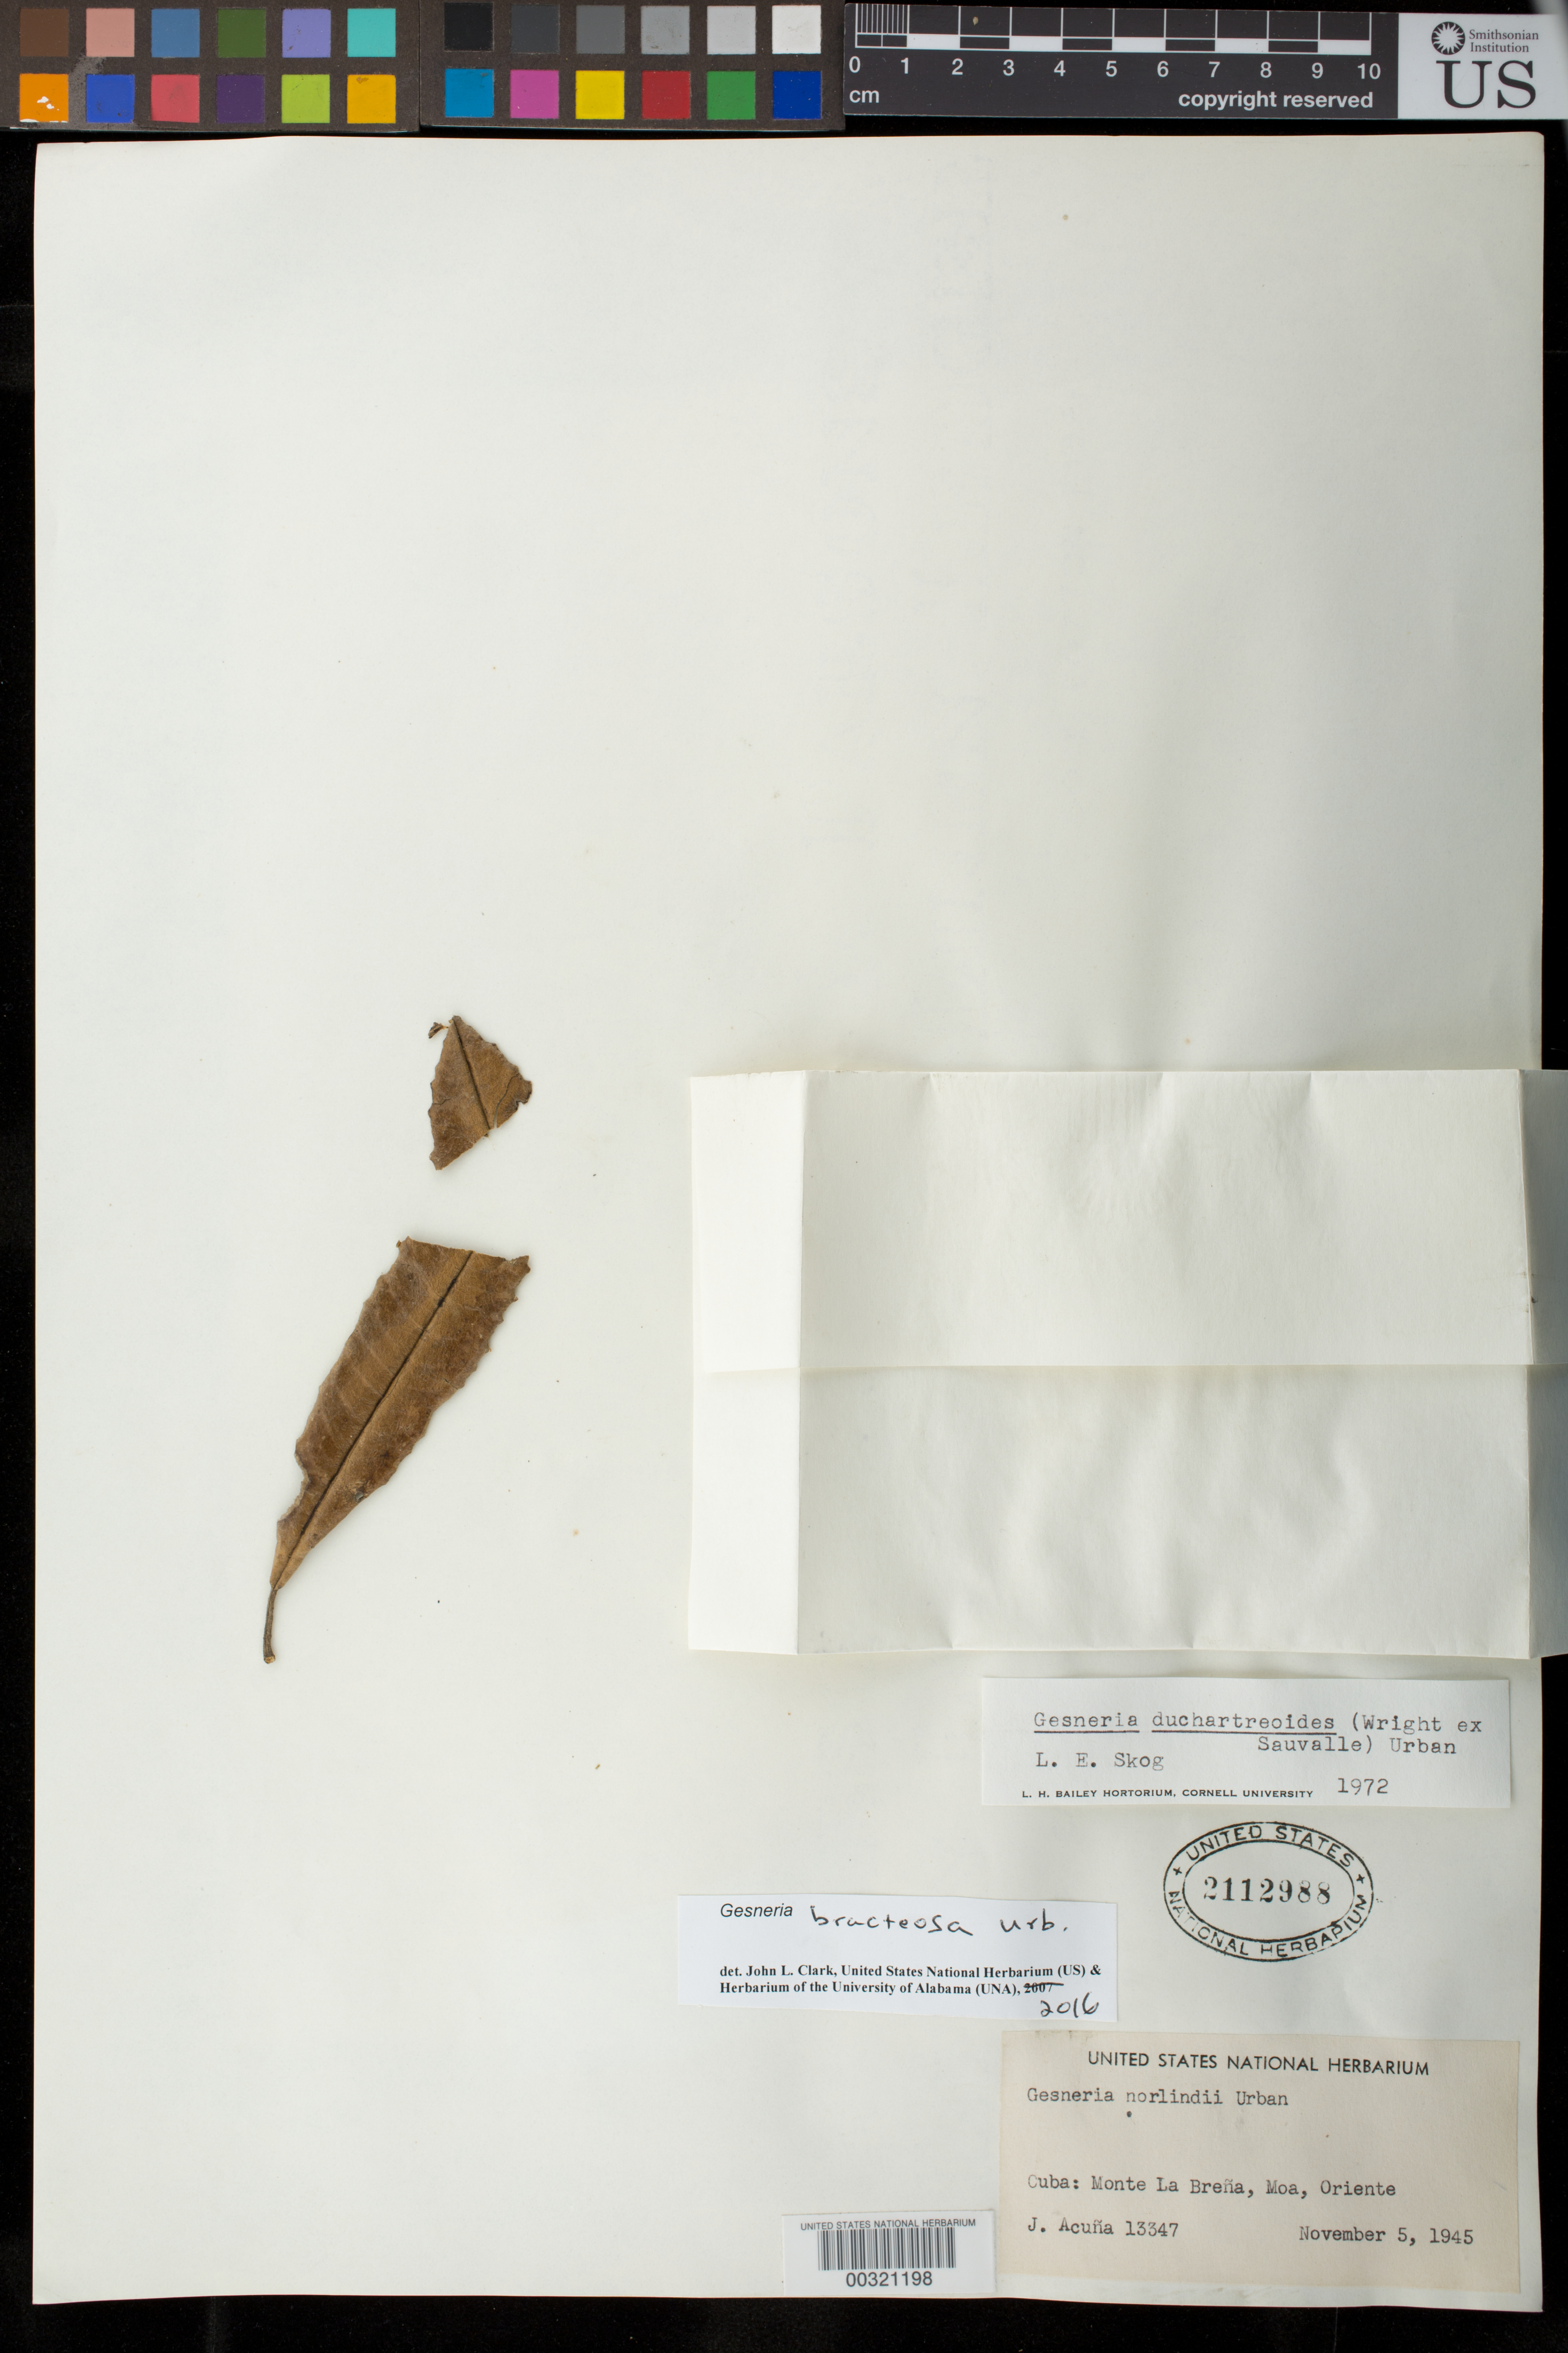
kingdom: Plantae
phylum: Tracheophyta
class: Magnoliopsida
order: Lamiales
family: Gesneriaceae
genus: Gesneria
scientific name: Gesneria bracteosa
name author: Urb.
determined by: Clark, J. L., (SEL), The Marie Selby Botanical Garden (UNITED STATES)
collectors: J. Acuña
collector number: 13347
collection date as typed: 05 Nov 1945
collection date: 1945-11-05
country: Cuba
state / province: Oriente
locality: Monte La Brena, Moa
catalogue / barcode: US 2112988